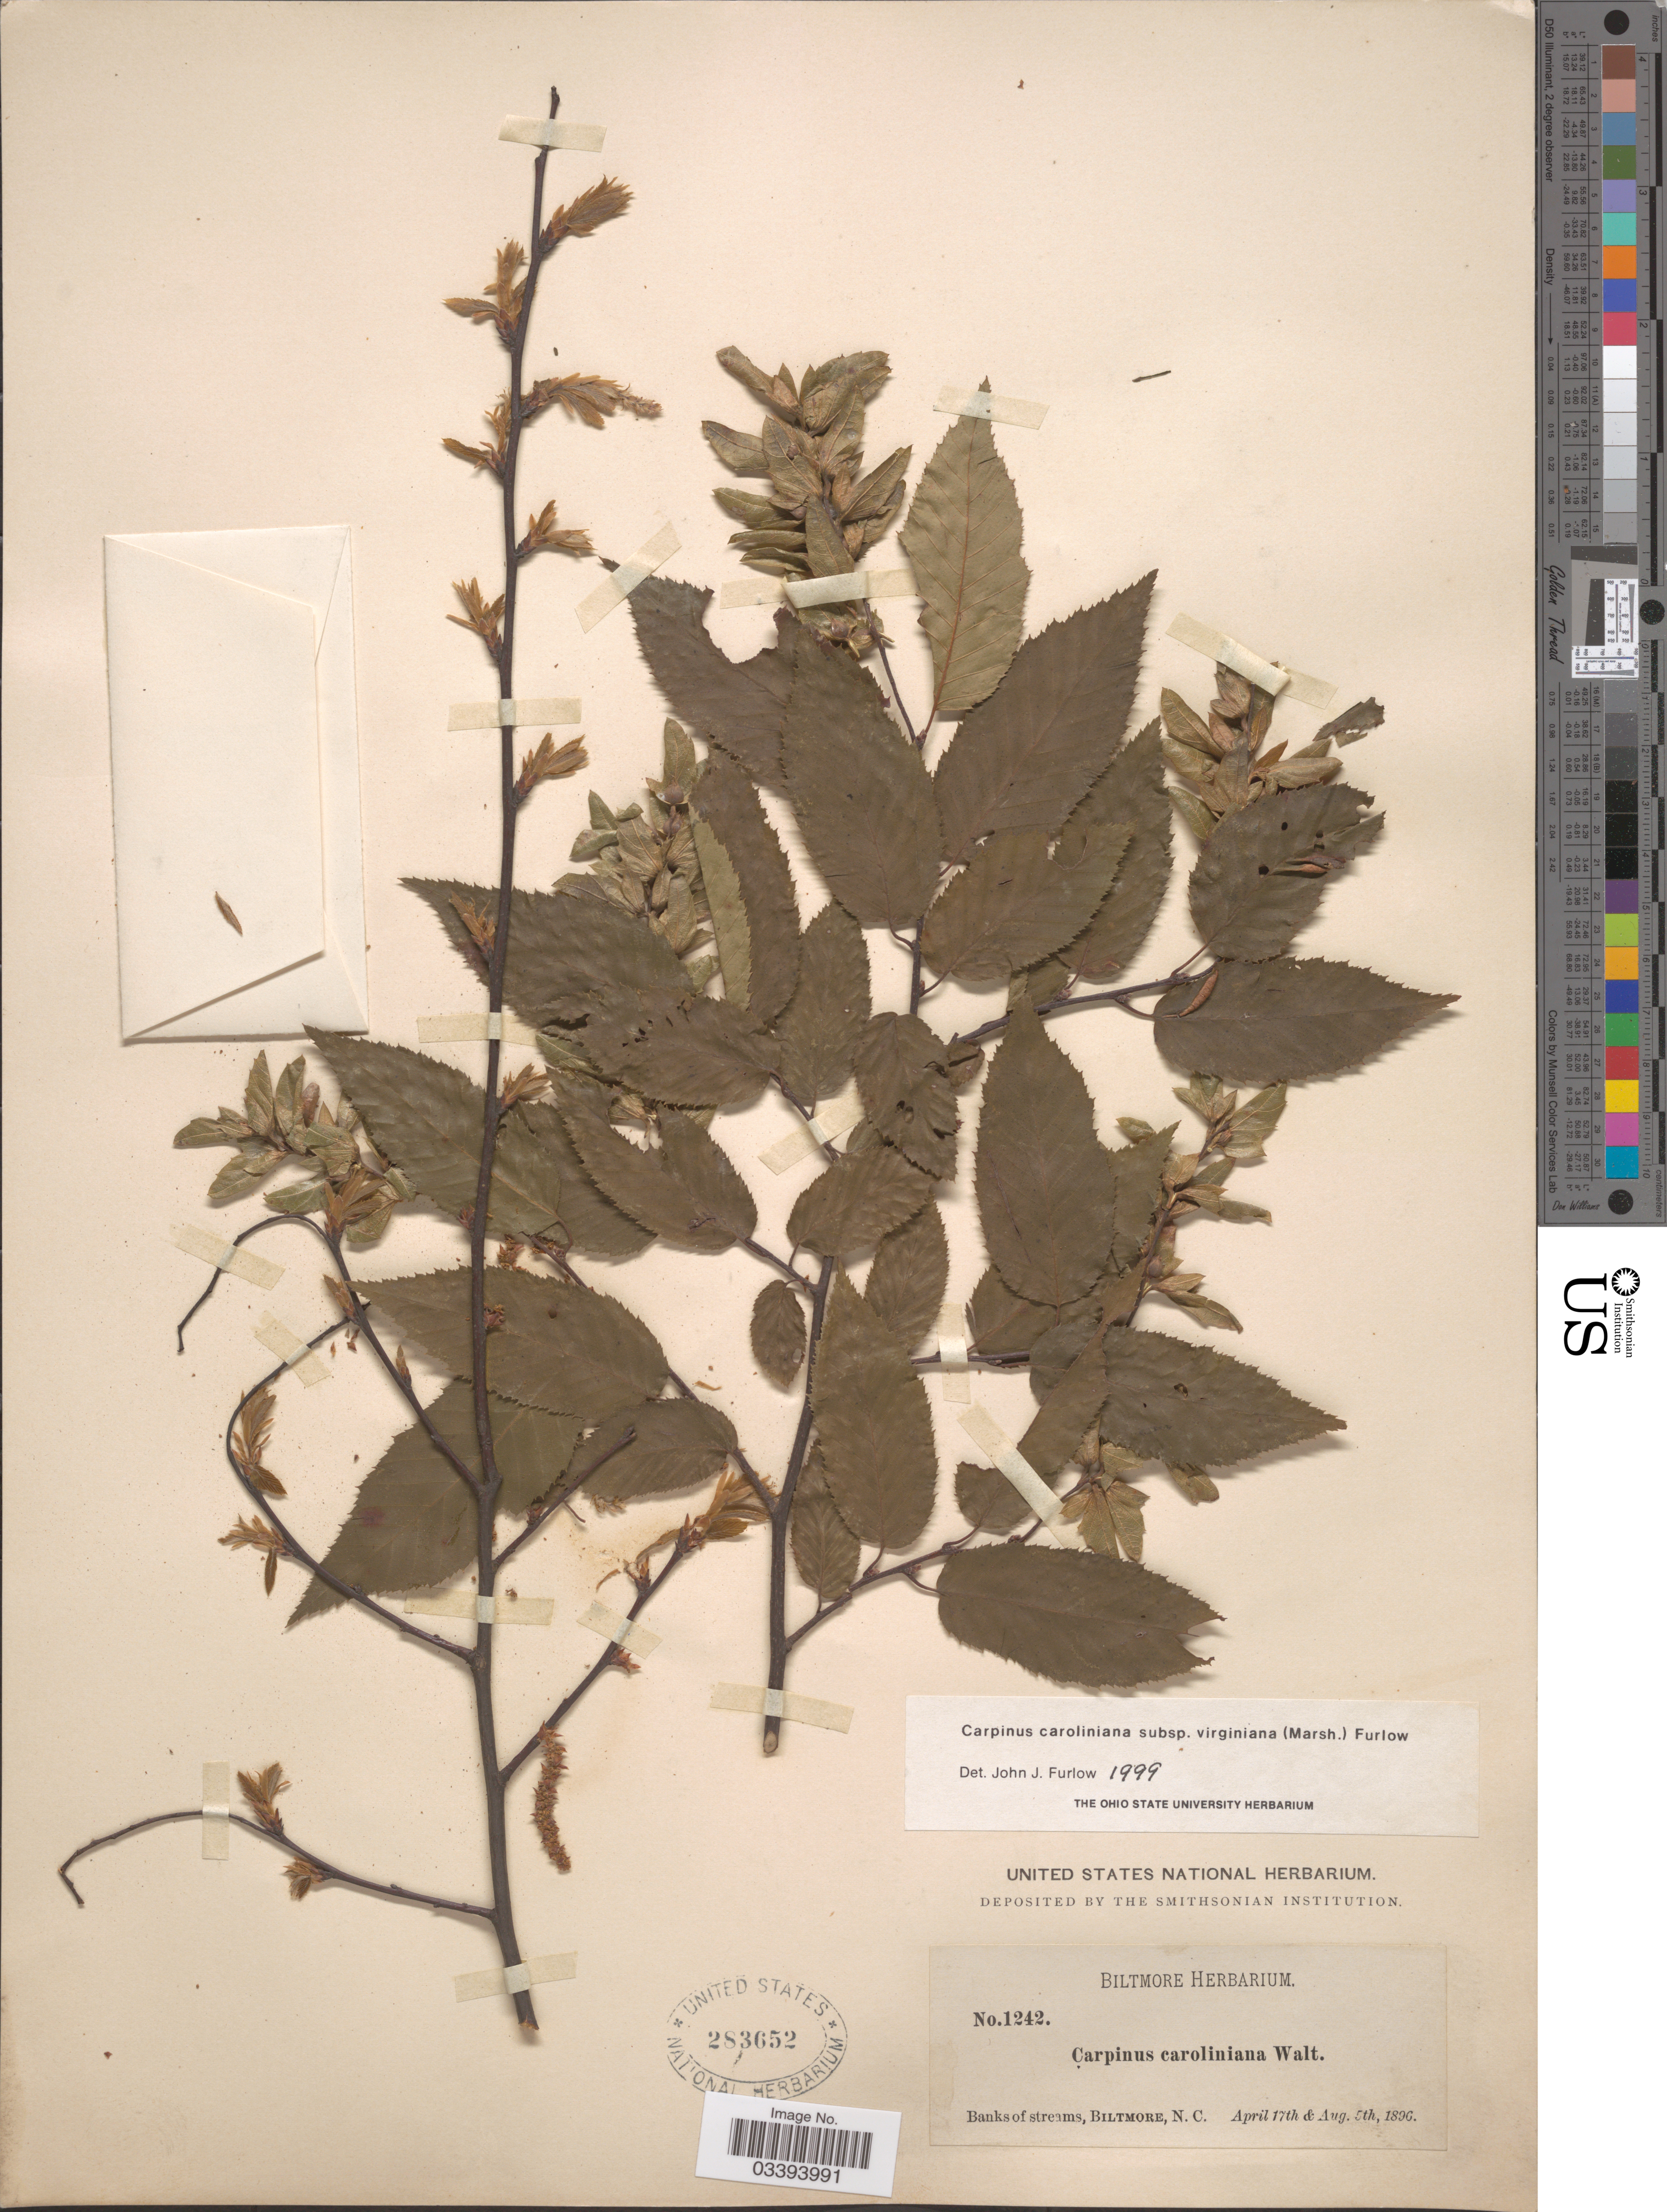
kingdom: Plantae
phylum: Tracheophyta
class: Magnoliopsida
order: Fagales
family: Betulaceae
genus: Carpinus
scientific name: Carpinus caroliniana subsp. virginiana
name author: (Marshall) Furlow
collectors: ex herb. Biltmore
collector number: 1242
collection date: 1896-04-17/1896-08-05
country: United States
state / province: North Carolina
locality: Banks of streams, Biltmore.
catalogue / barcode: US 283652